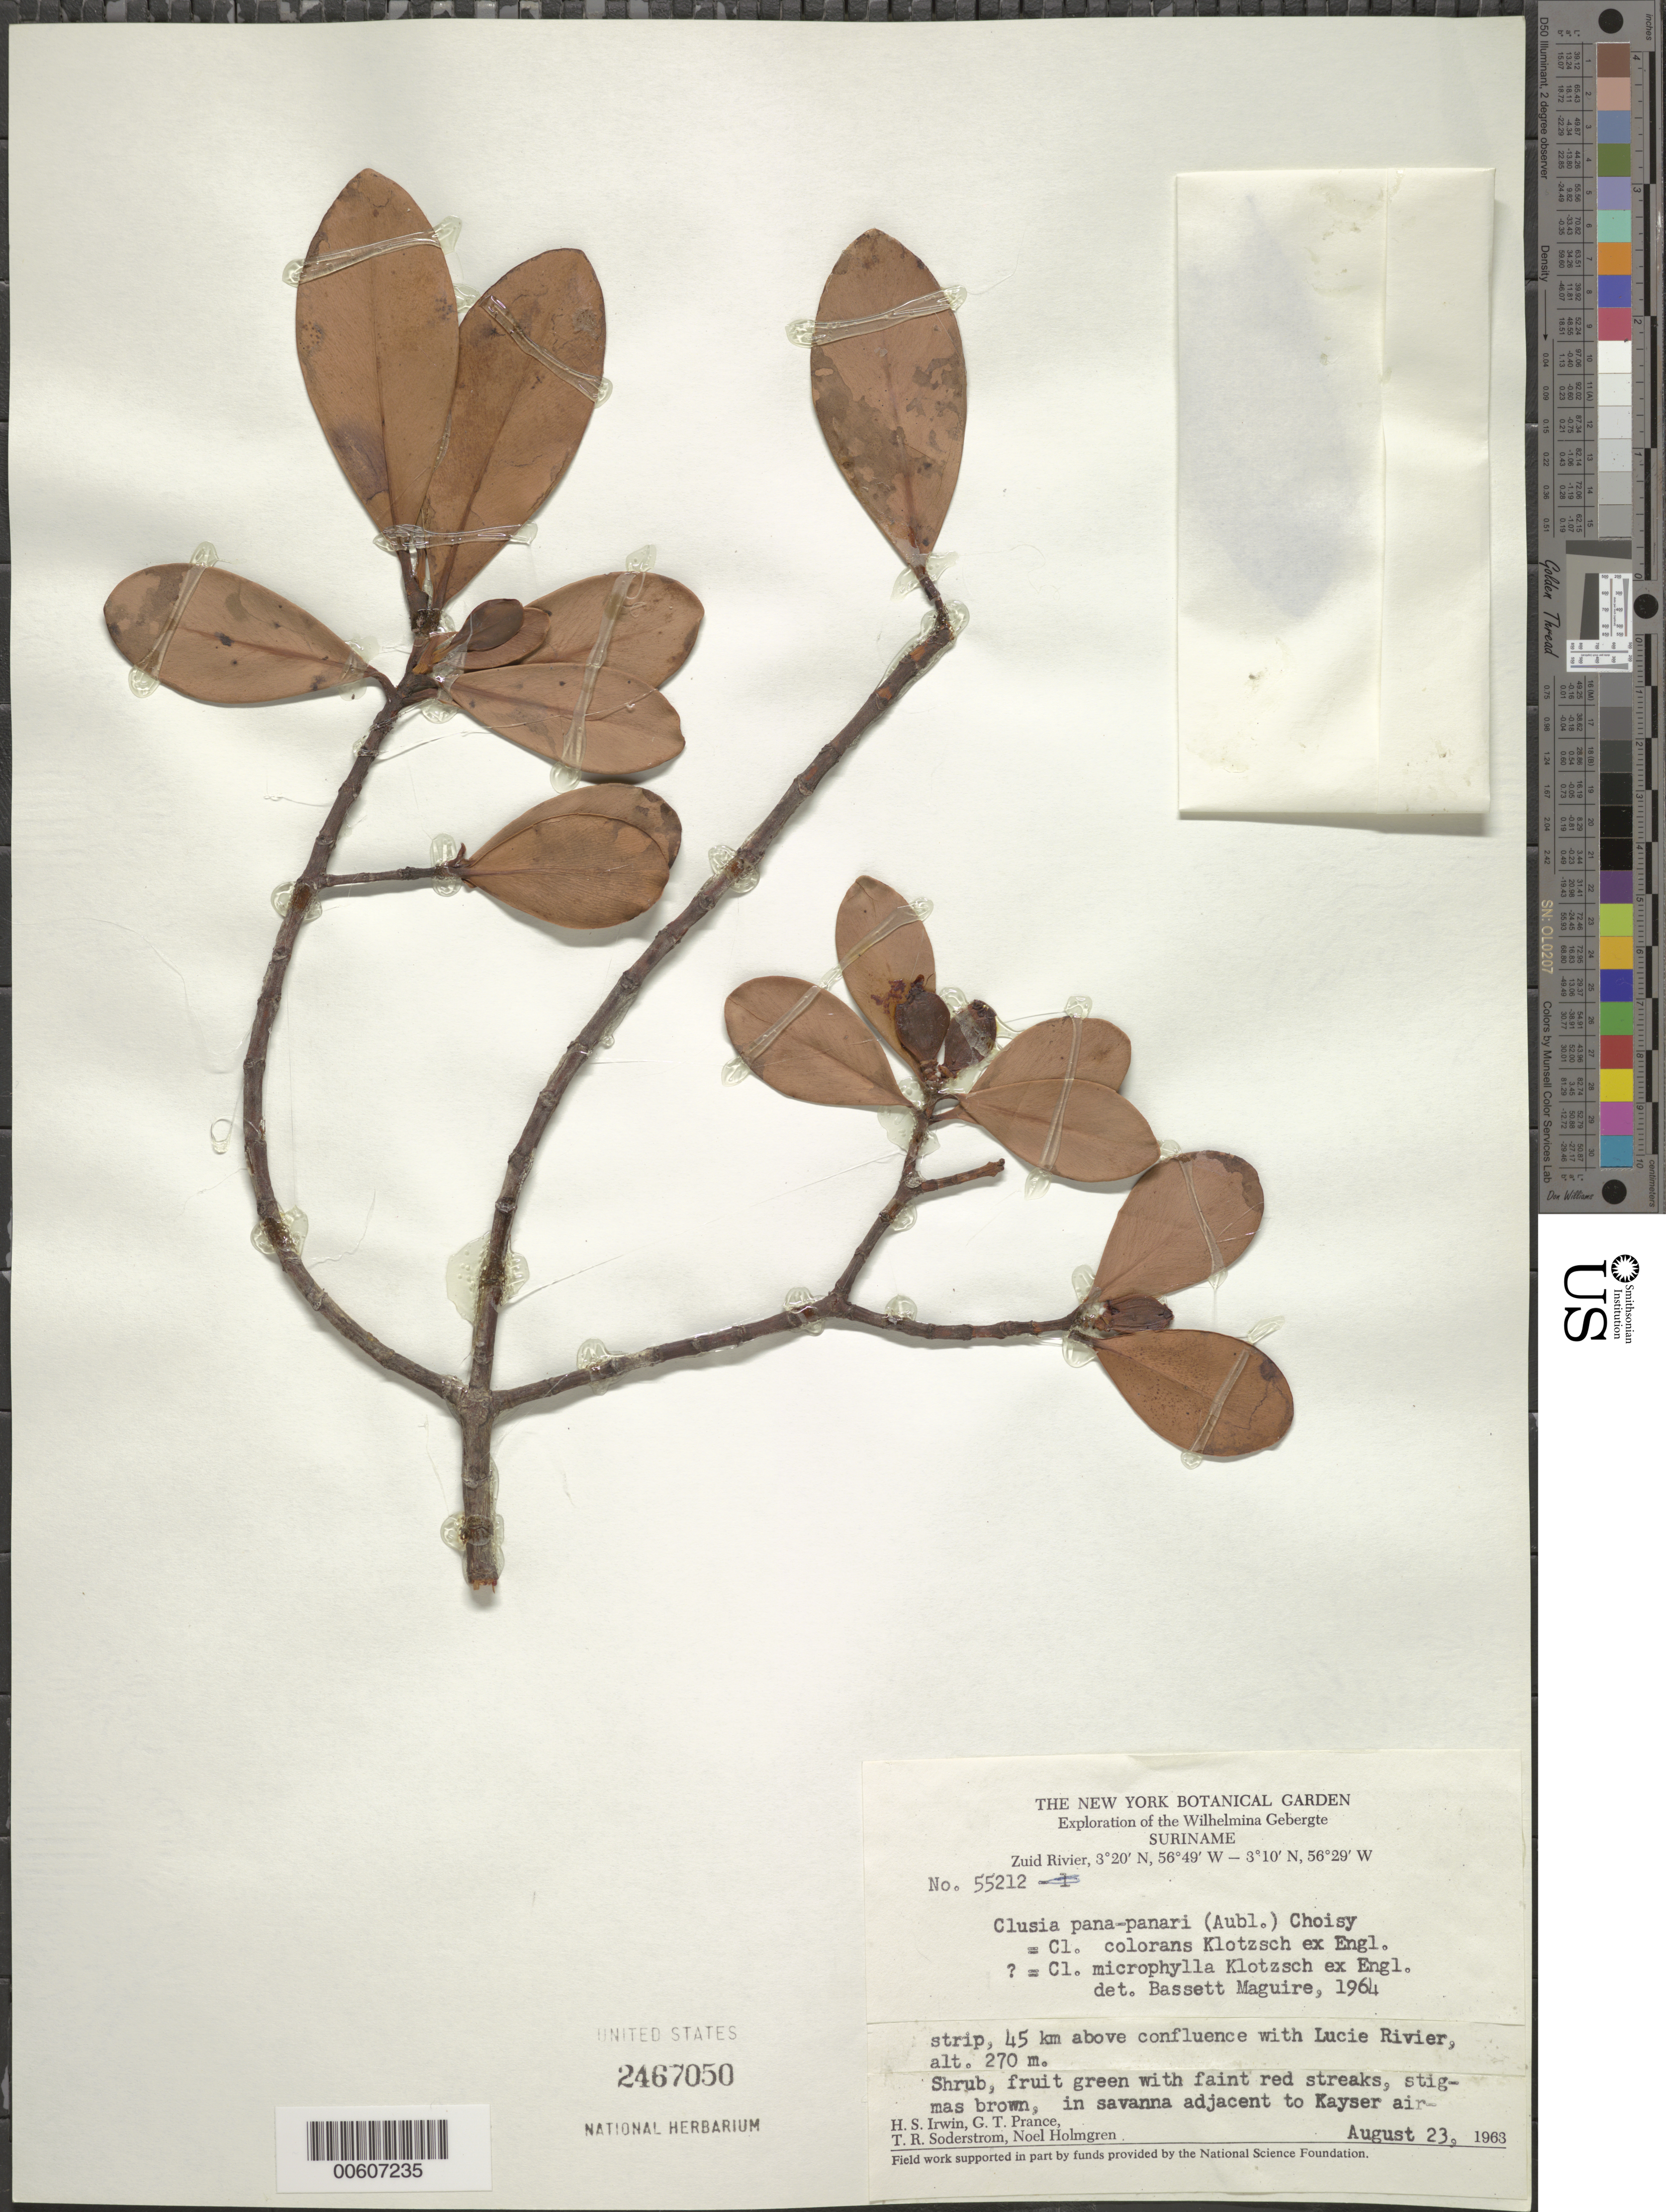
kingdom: Plantae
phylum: Tracheophyta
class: Magnoliopsida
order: Malpighiales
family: Clusiaceae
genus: Clusia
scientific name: Clusia panapanari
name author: (Aubl.) Choisy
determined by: Maguire, Bassett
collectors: H. Irwin, G. T. Prance, T. R. Soderstrom & N. H. Holmgren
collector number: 55212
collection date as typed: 23-Aug-63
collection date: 1963-08-23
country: Suriname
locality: Kayser Airstrip, Zuid R., 45 km above confl. with Lucie R., Wilhelmina Gebergte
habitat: Savanna adjacent to airstrip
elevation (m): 270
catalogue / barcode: US 2467050